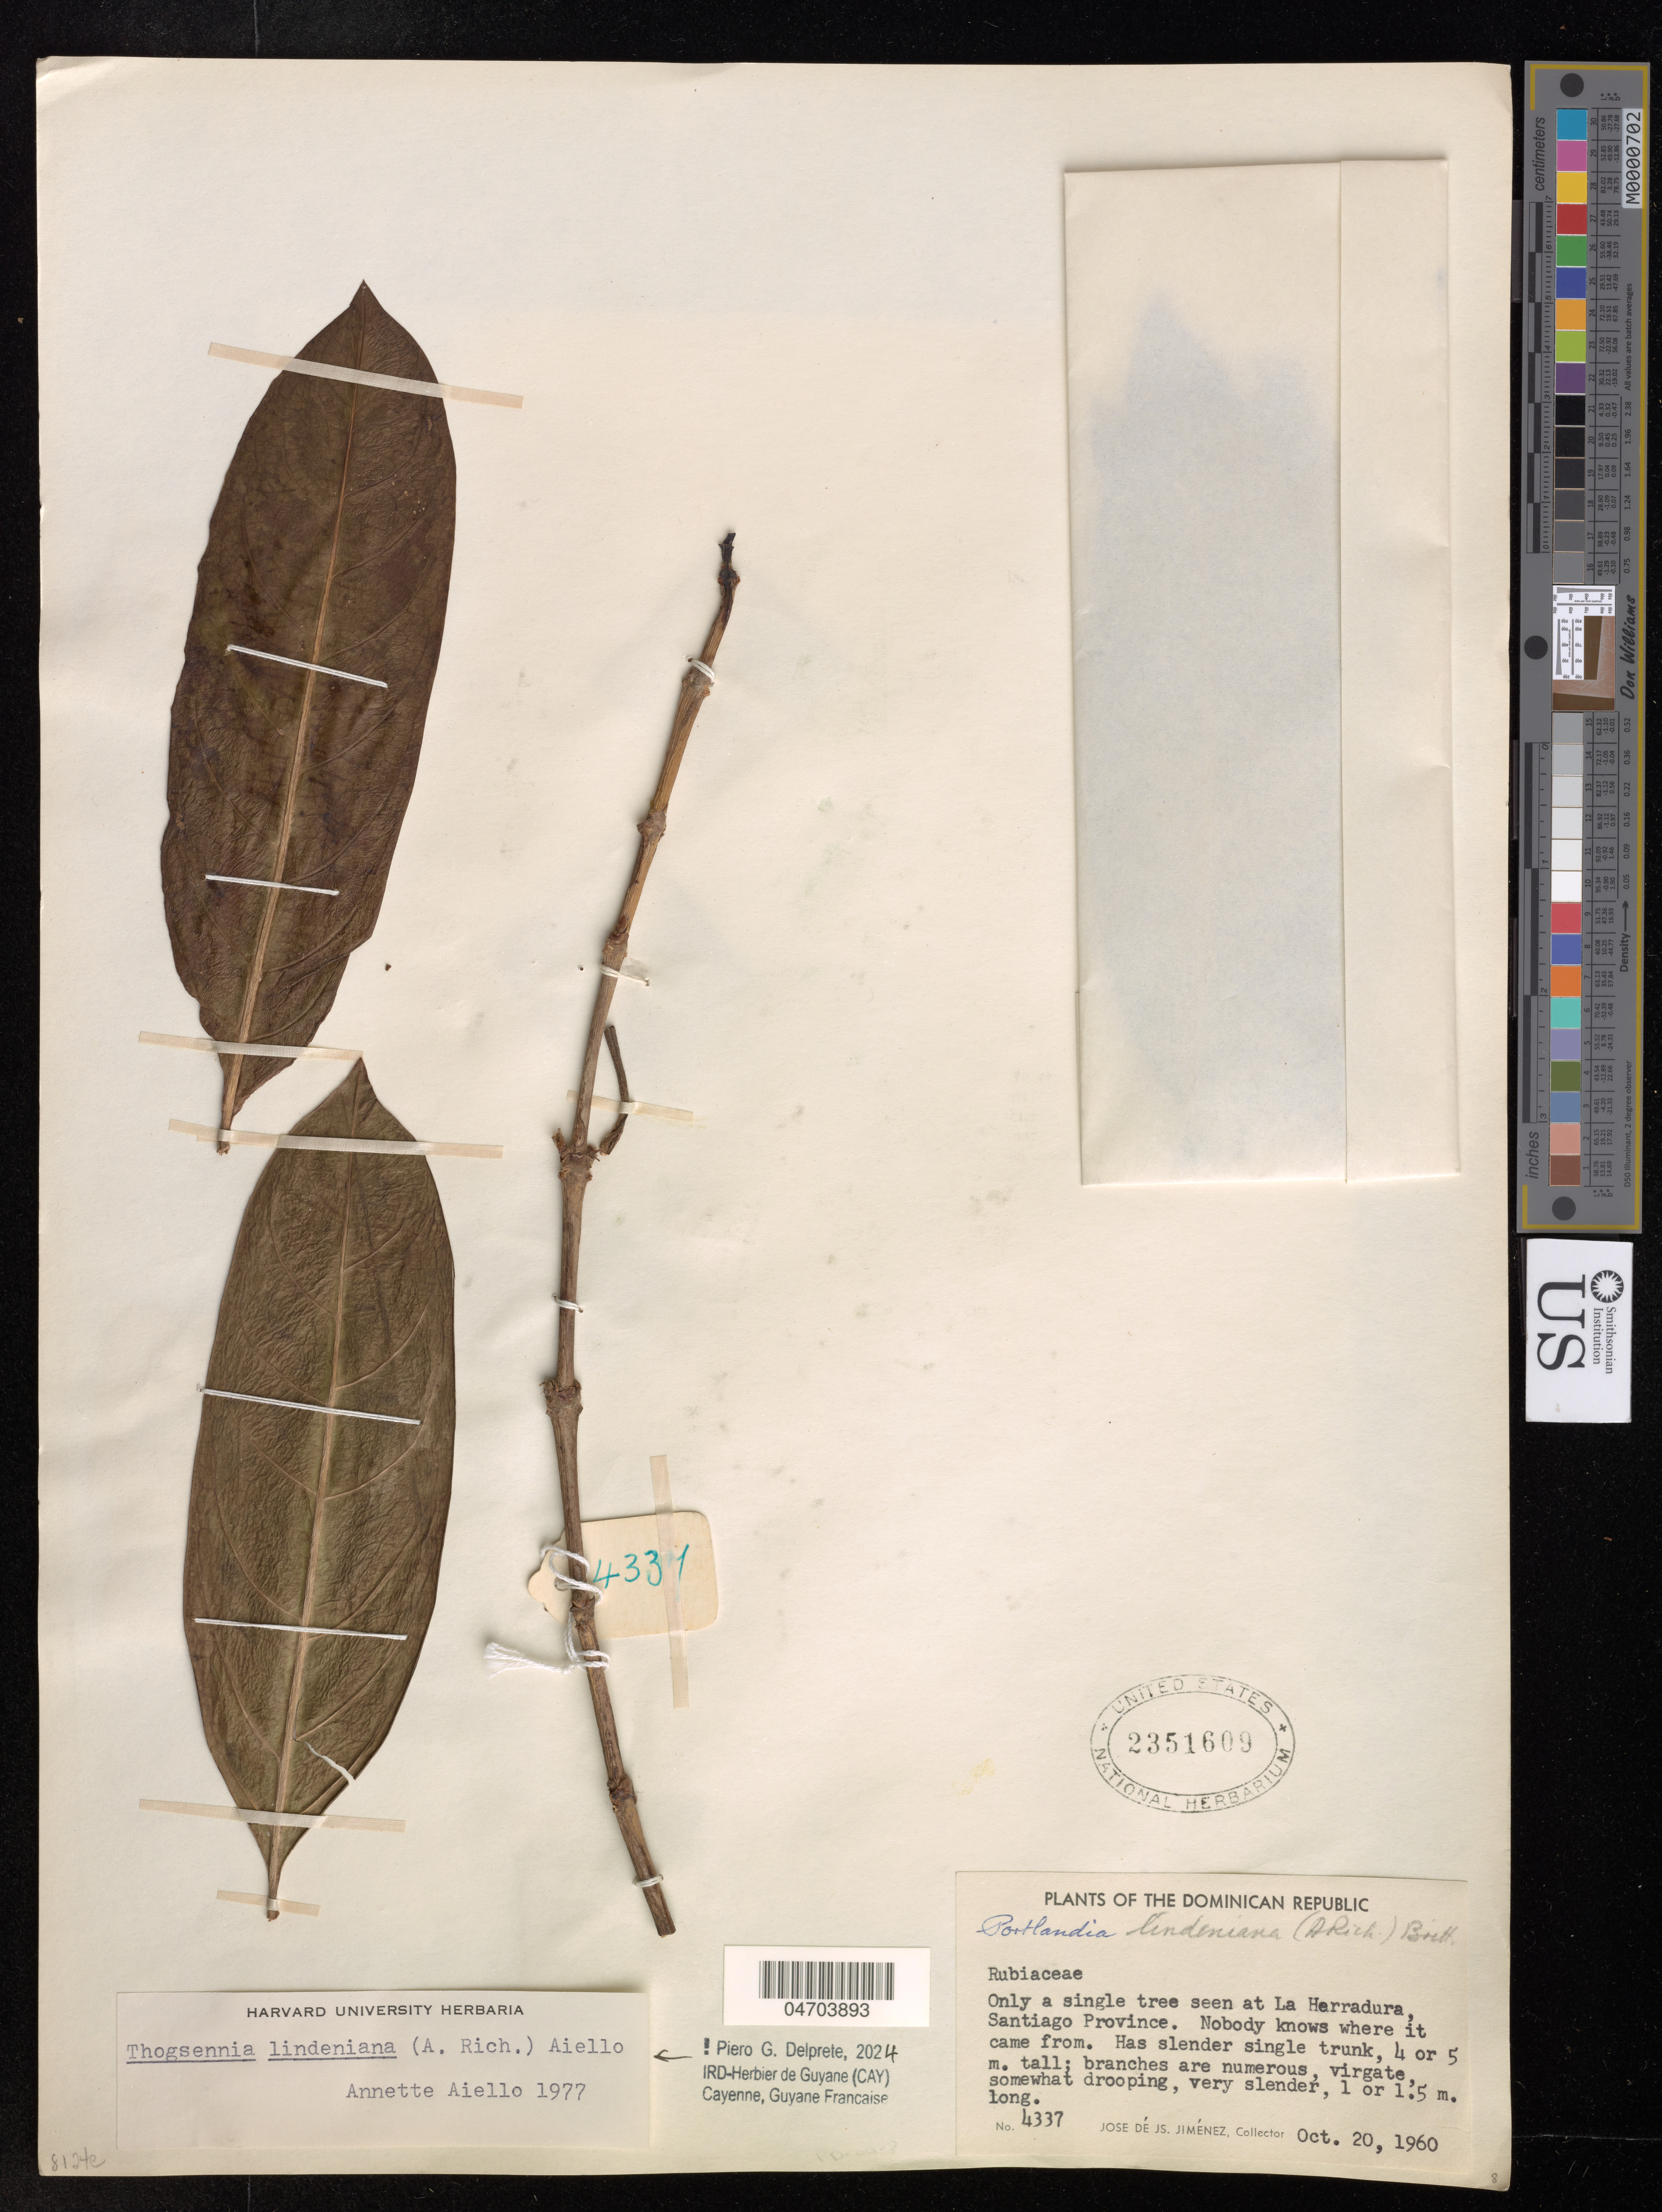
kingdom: Plantae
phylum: Tracheophyta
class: Magnoliopsida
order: Gentianales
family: Rubiaceae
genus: Thogsennia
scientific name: Thogsennia lindeniana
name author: (A. Rich.) Aiello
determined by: Aiello, A.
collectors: J. Jiménez Almonte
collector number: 4337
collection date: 1960-10-20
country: Dominican Republic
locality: Only a single tree seen at La Herradura, Santiago Province.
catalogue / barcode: US 2351609